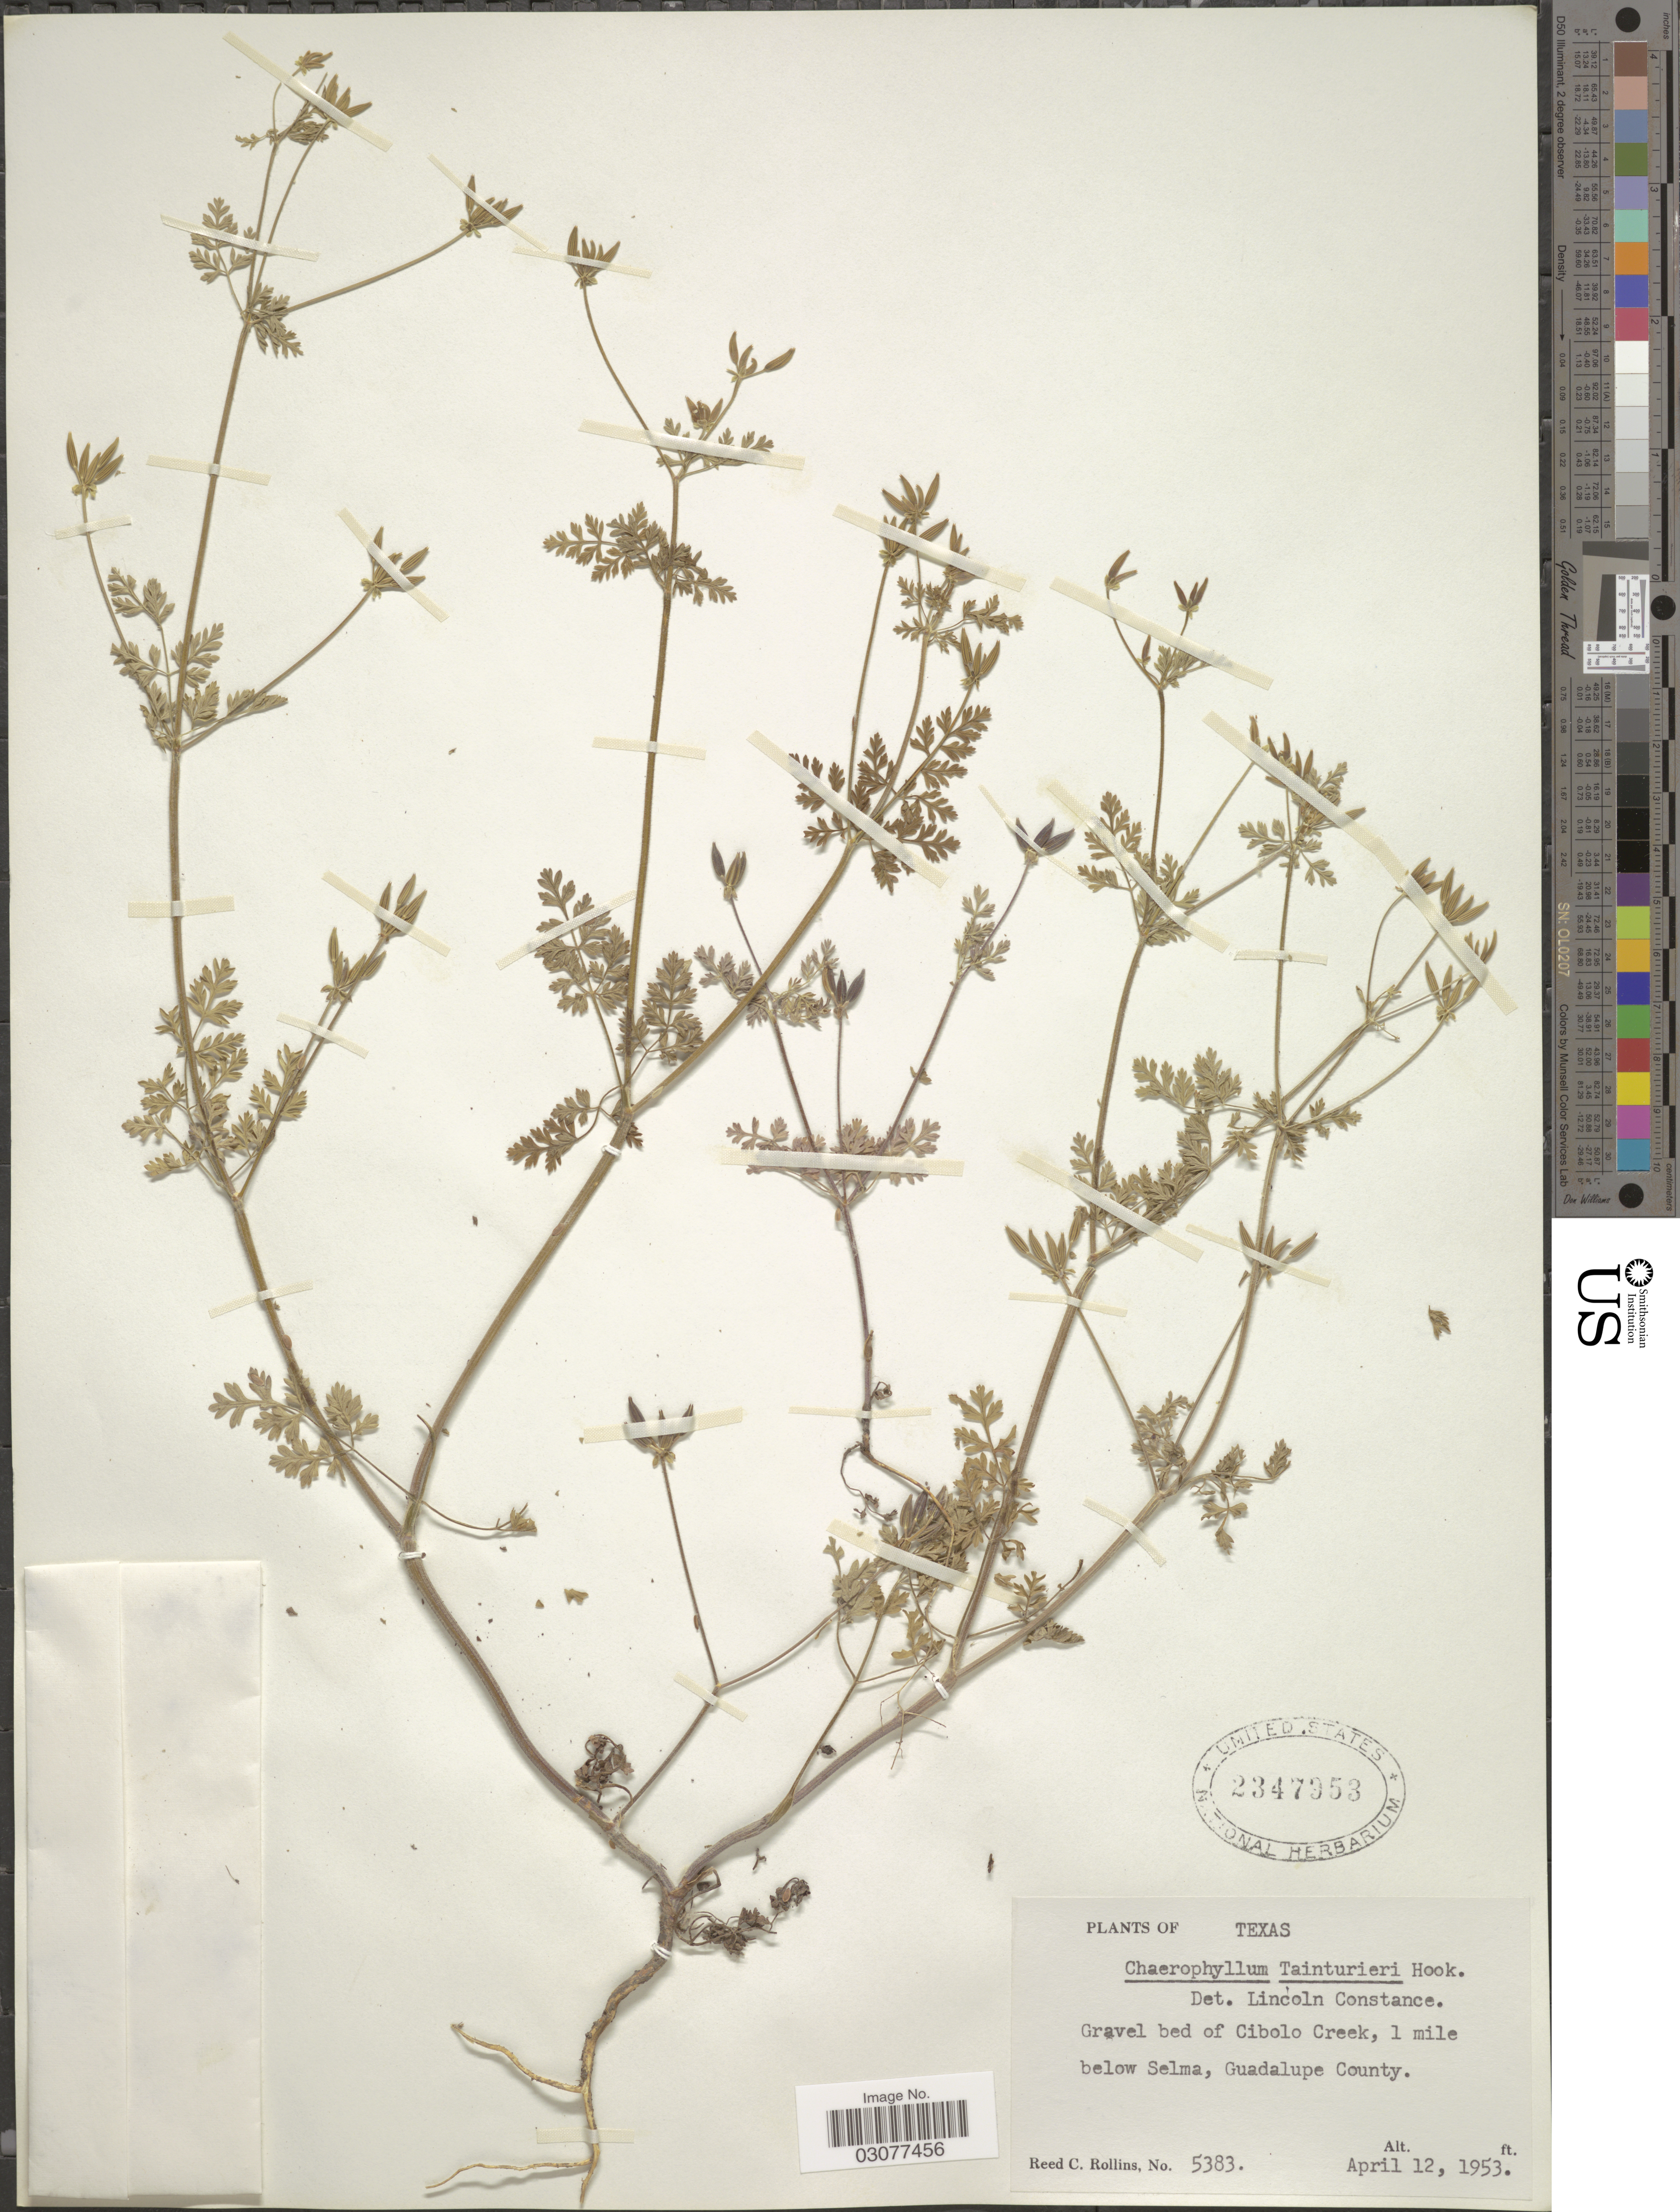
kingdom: Plantae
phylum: Tracheophyta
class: Magnoliopsida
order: Apiales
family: Apiaceae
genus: Chaerophyllum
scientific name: Chaerophyllum tainturieri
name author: Hook.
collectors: R. C. Rollins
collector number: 5383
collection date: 1953-04-12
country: United States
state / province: Texas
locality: Gravel bed of Cibolo Creek, 1 mile below Selma, Guadalupe County.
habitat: gravel bed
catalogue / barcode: US 2347953